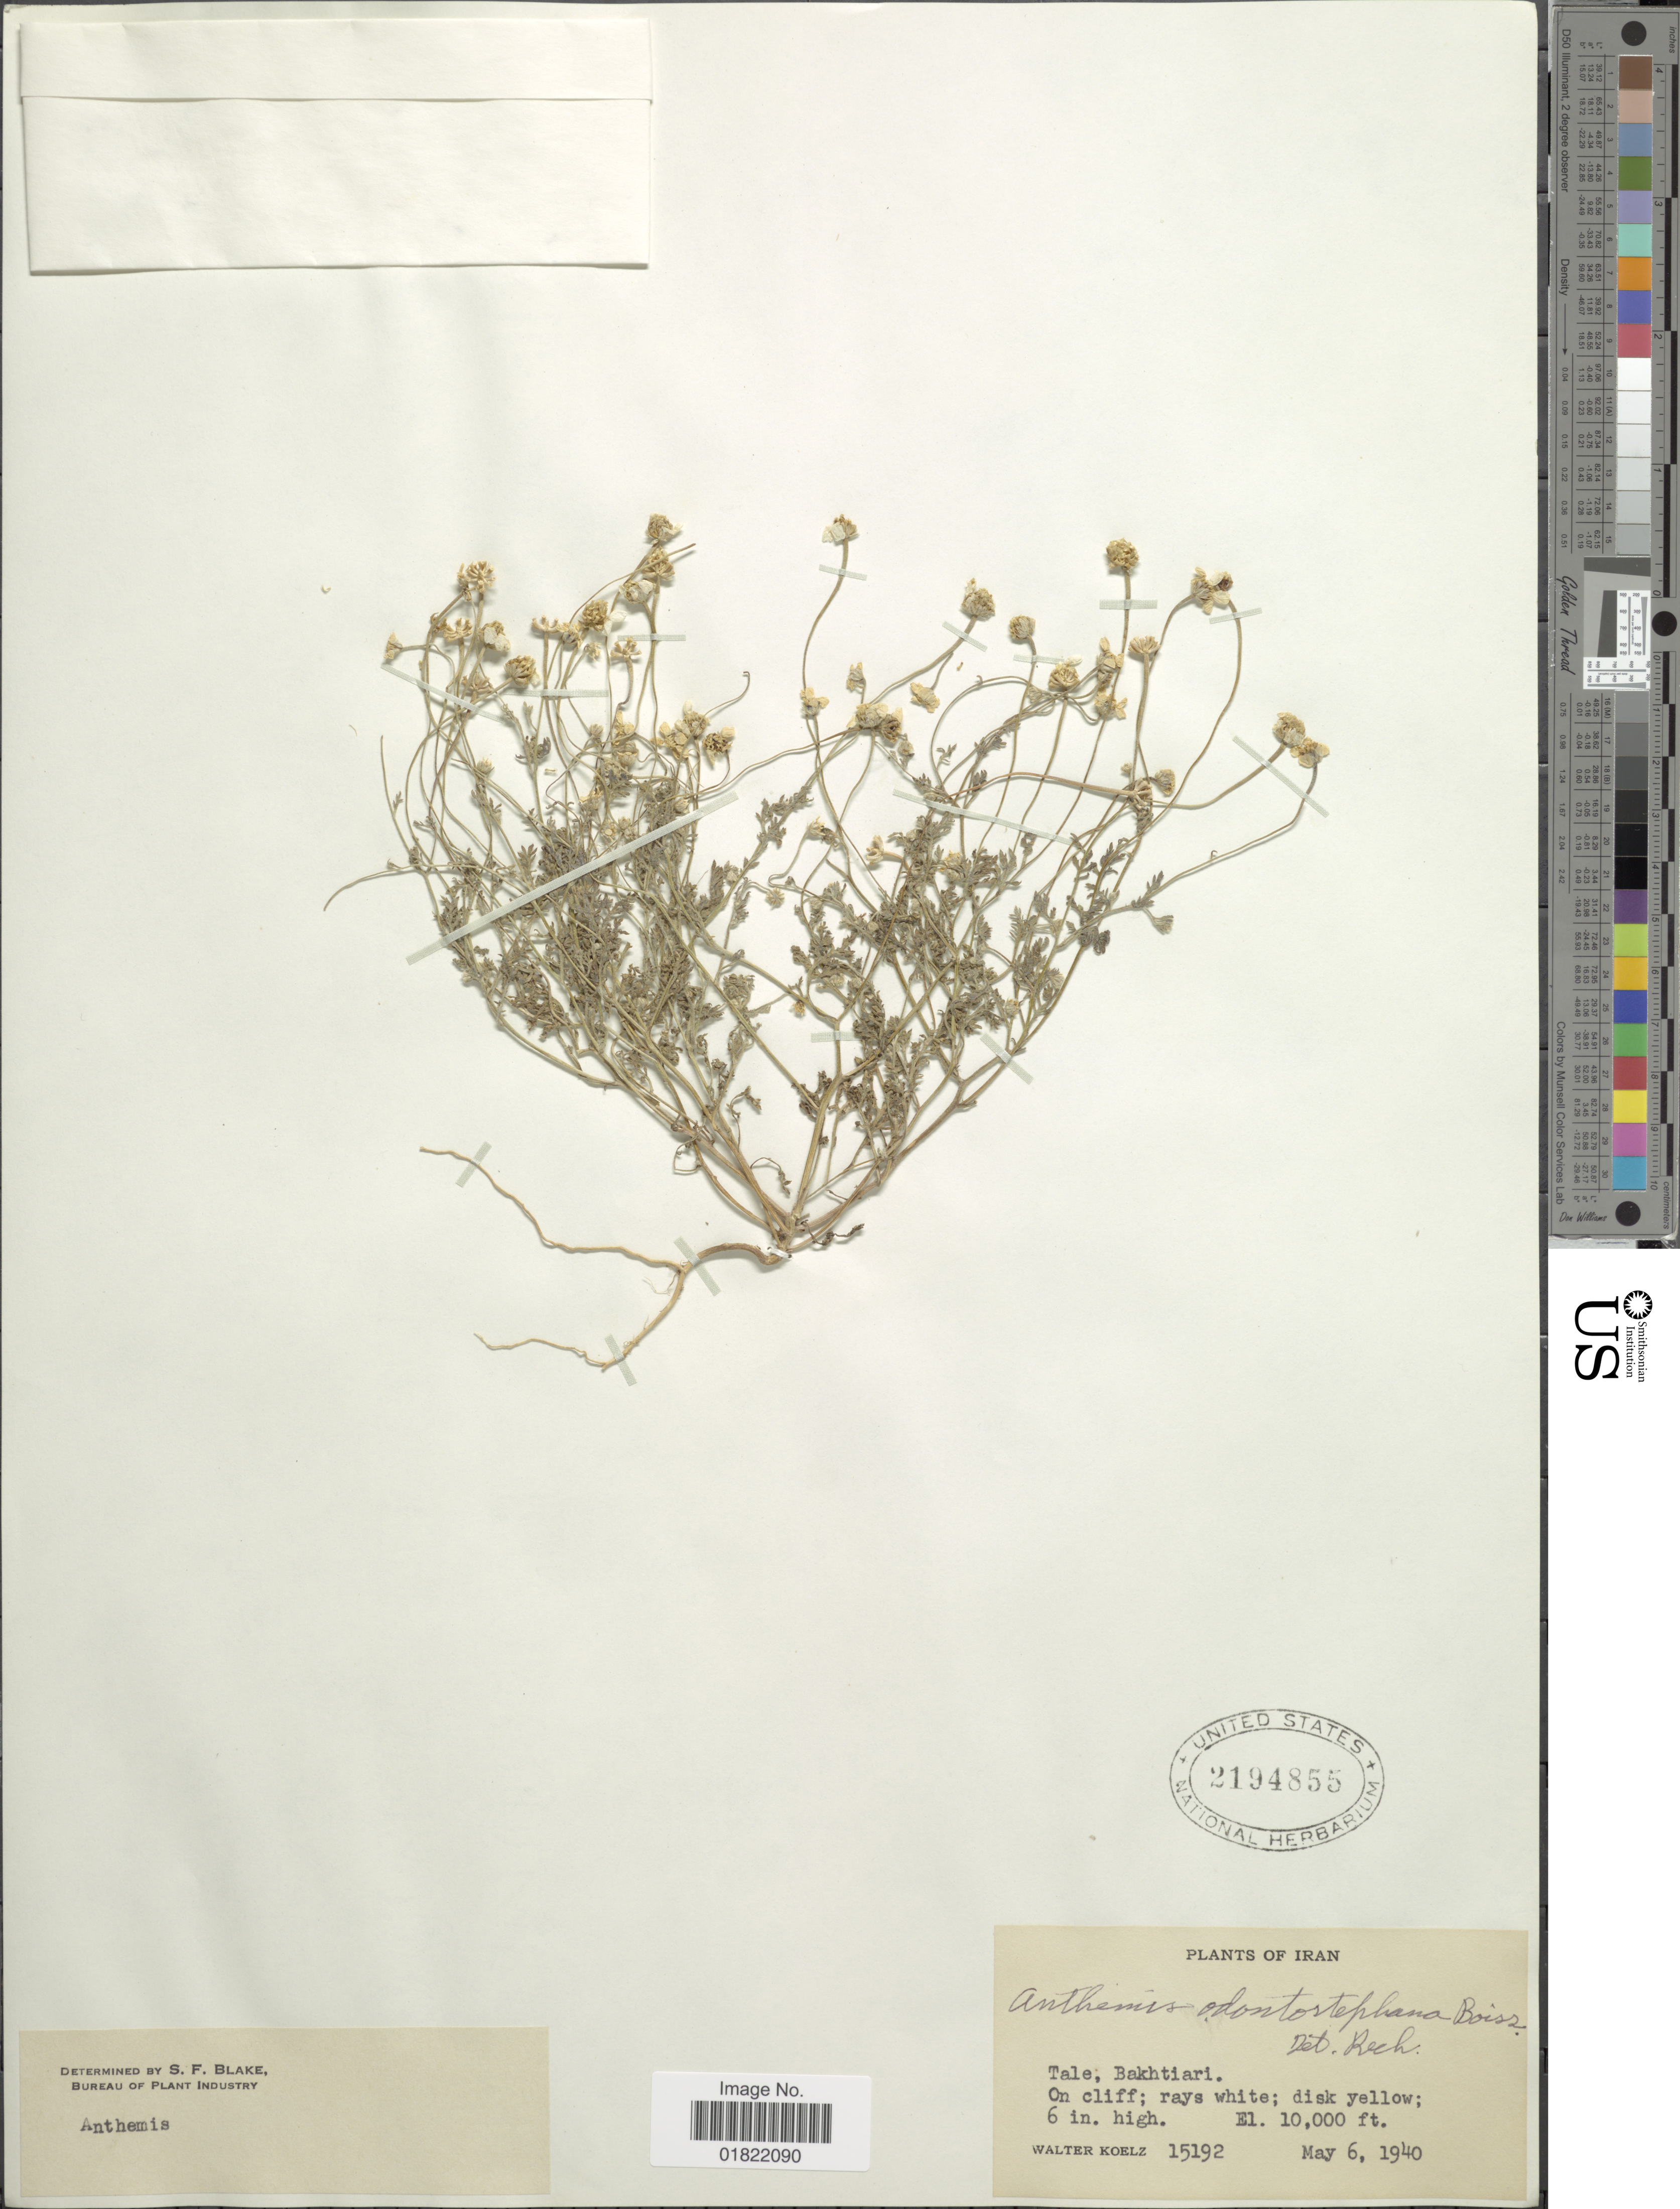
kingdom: Plantae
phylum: Tracheophyta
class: Magnoliopsida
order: Asterales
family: Asteraceae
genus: Anthemis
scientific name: Anthemis odontostephana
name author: Boiss.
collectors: W. N. Koelz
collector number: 15192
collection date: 1940-05-06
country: Iran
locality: Tale, Bakhtiari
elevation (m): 3048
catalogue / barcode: US 2194855